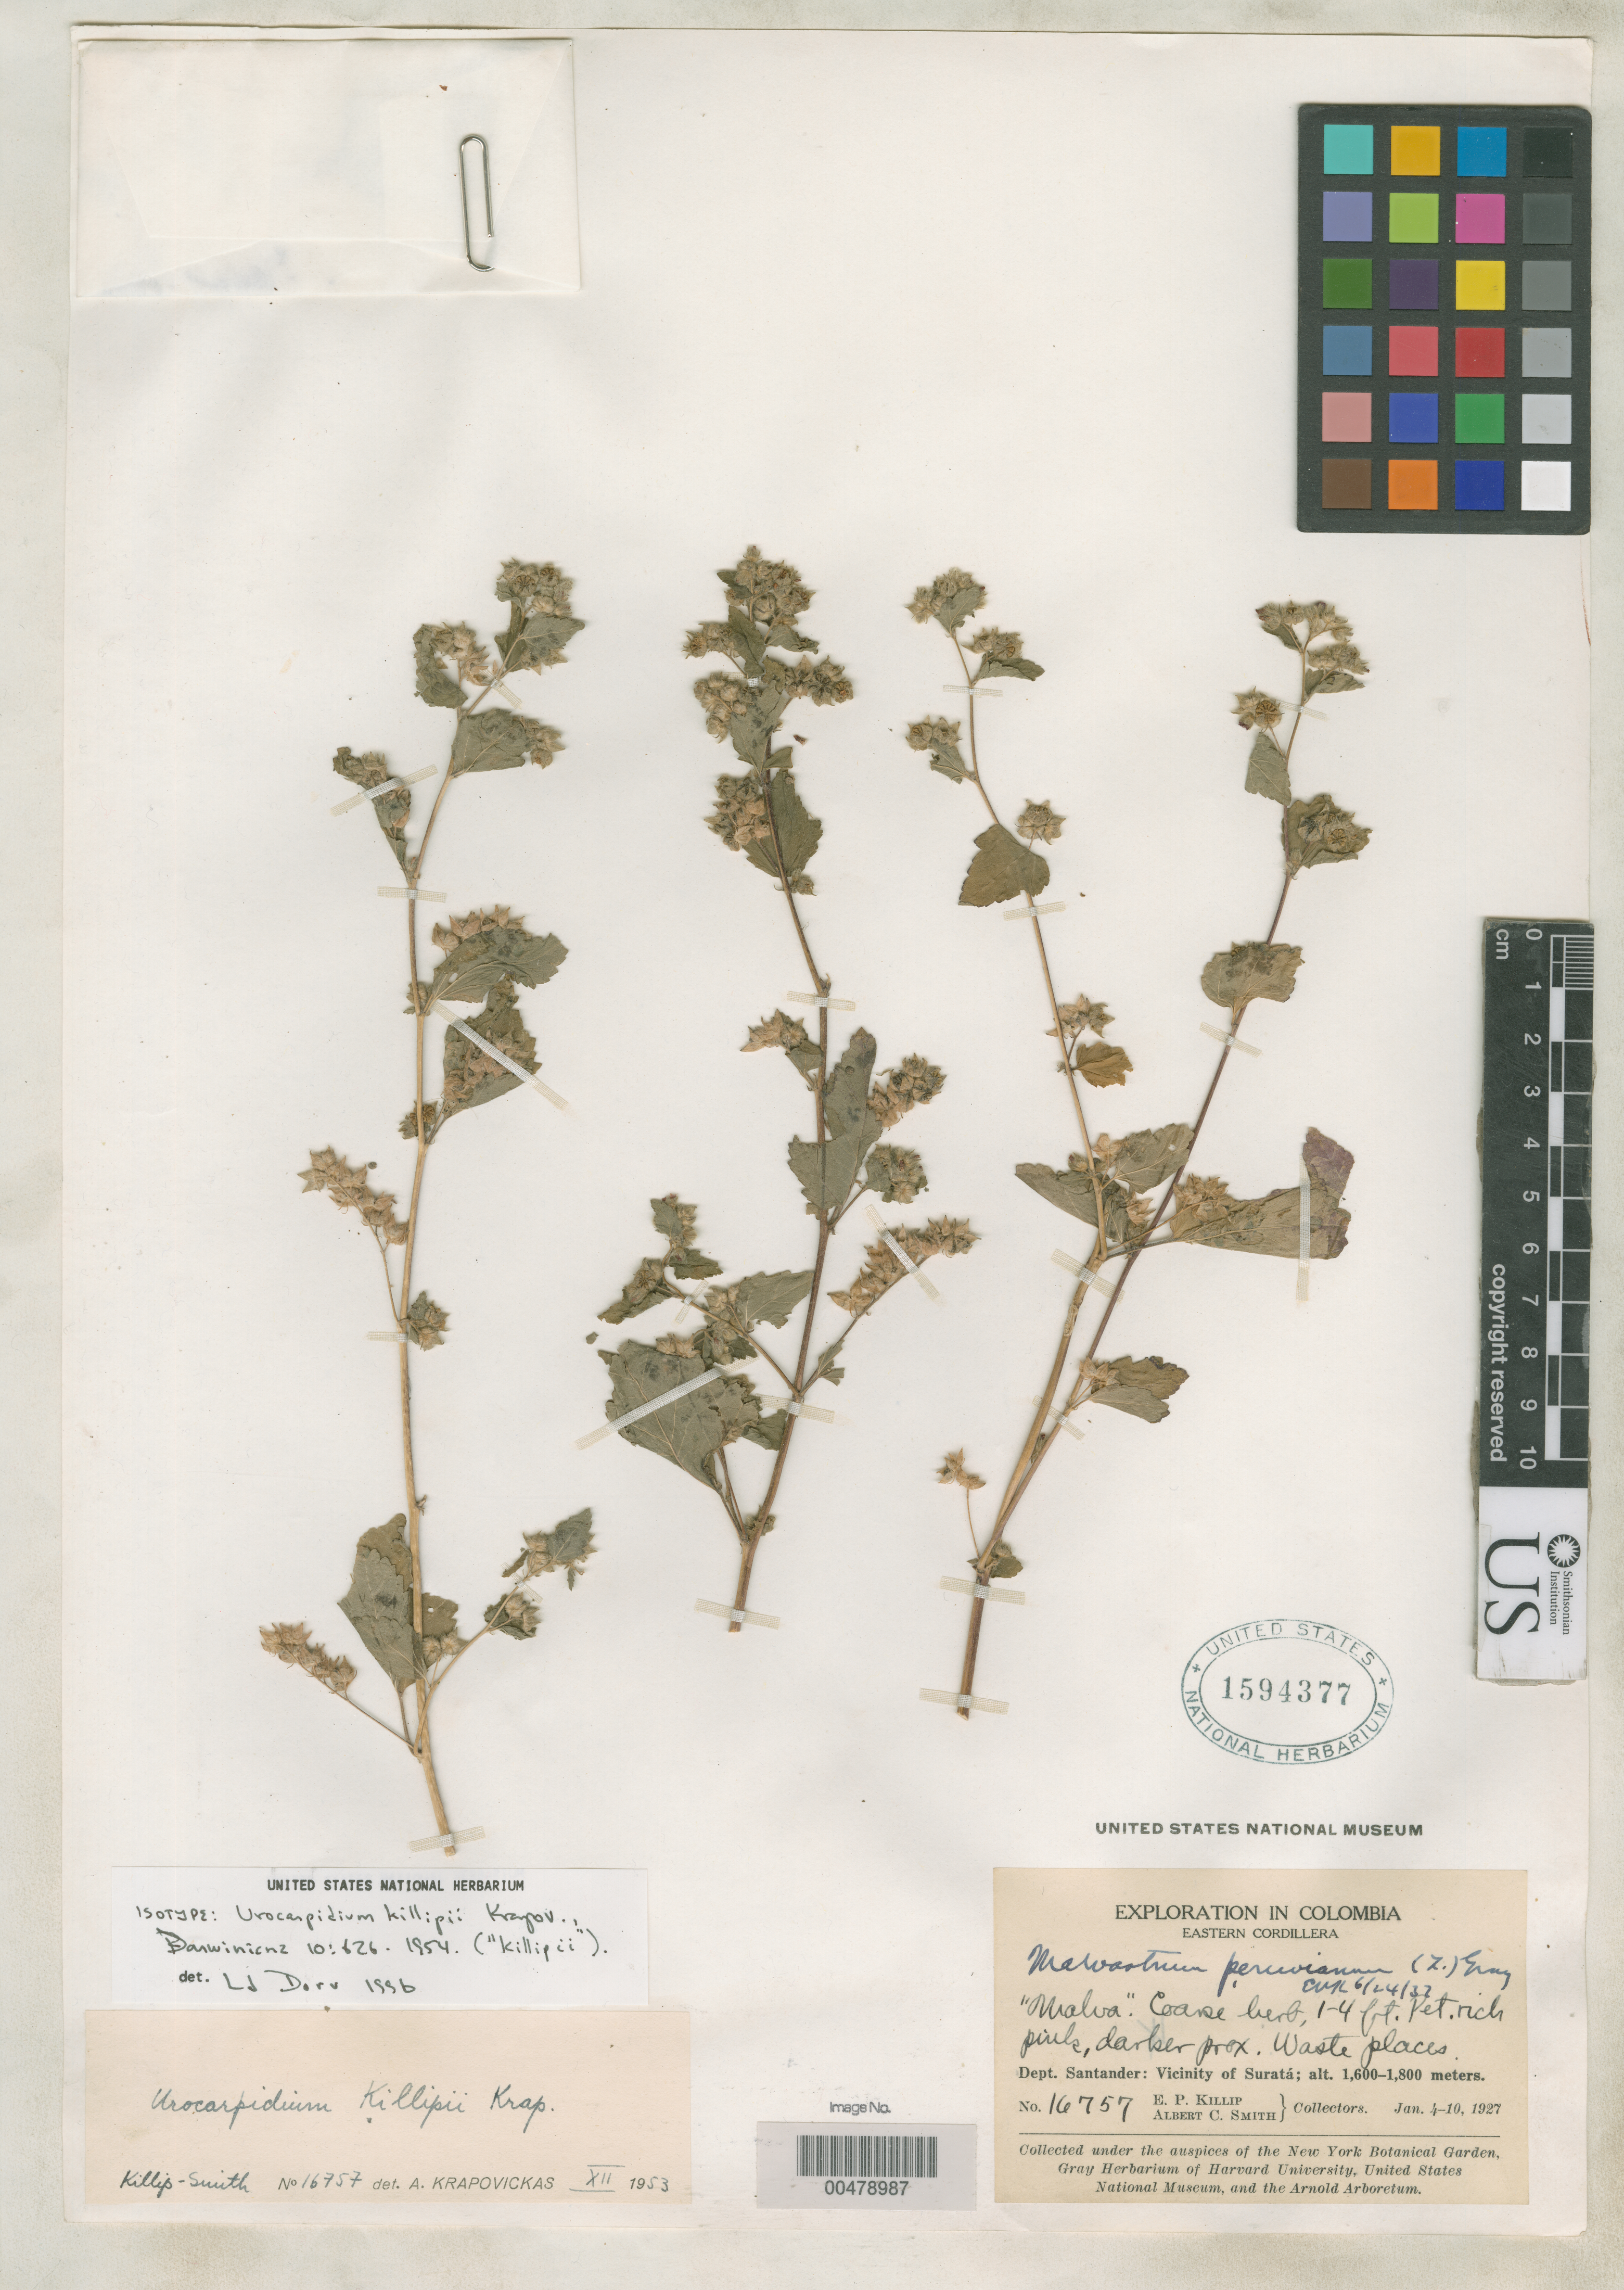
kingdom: Plantae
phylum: Tracheophyta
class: Magnoliopsida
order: Malvales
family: Malvaceae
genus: Urocarpidium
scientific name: Urocarpidium killipii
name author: Krapov.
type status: Isotype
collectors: E. P. Killip & A. C. Smith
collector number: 16757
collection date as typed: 04 Jan 1927 to 10 Jan 1927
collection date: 1927-01-04/1927-01-10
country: Colombia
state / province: Santander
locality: Vicinity of Surata.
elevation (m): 1600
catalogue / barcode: US 1594377